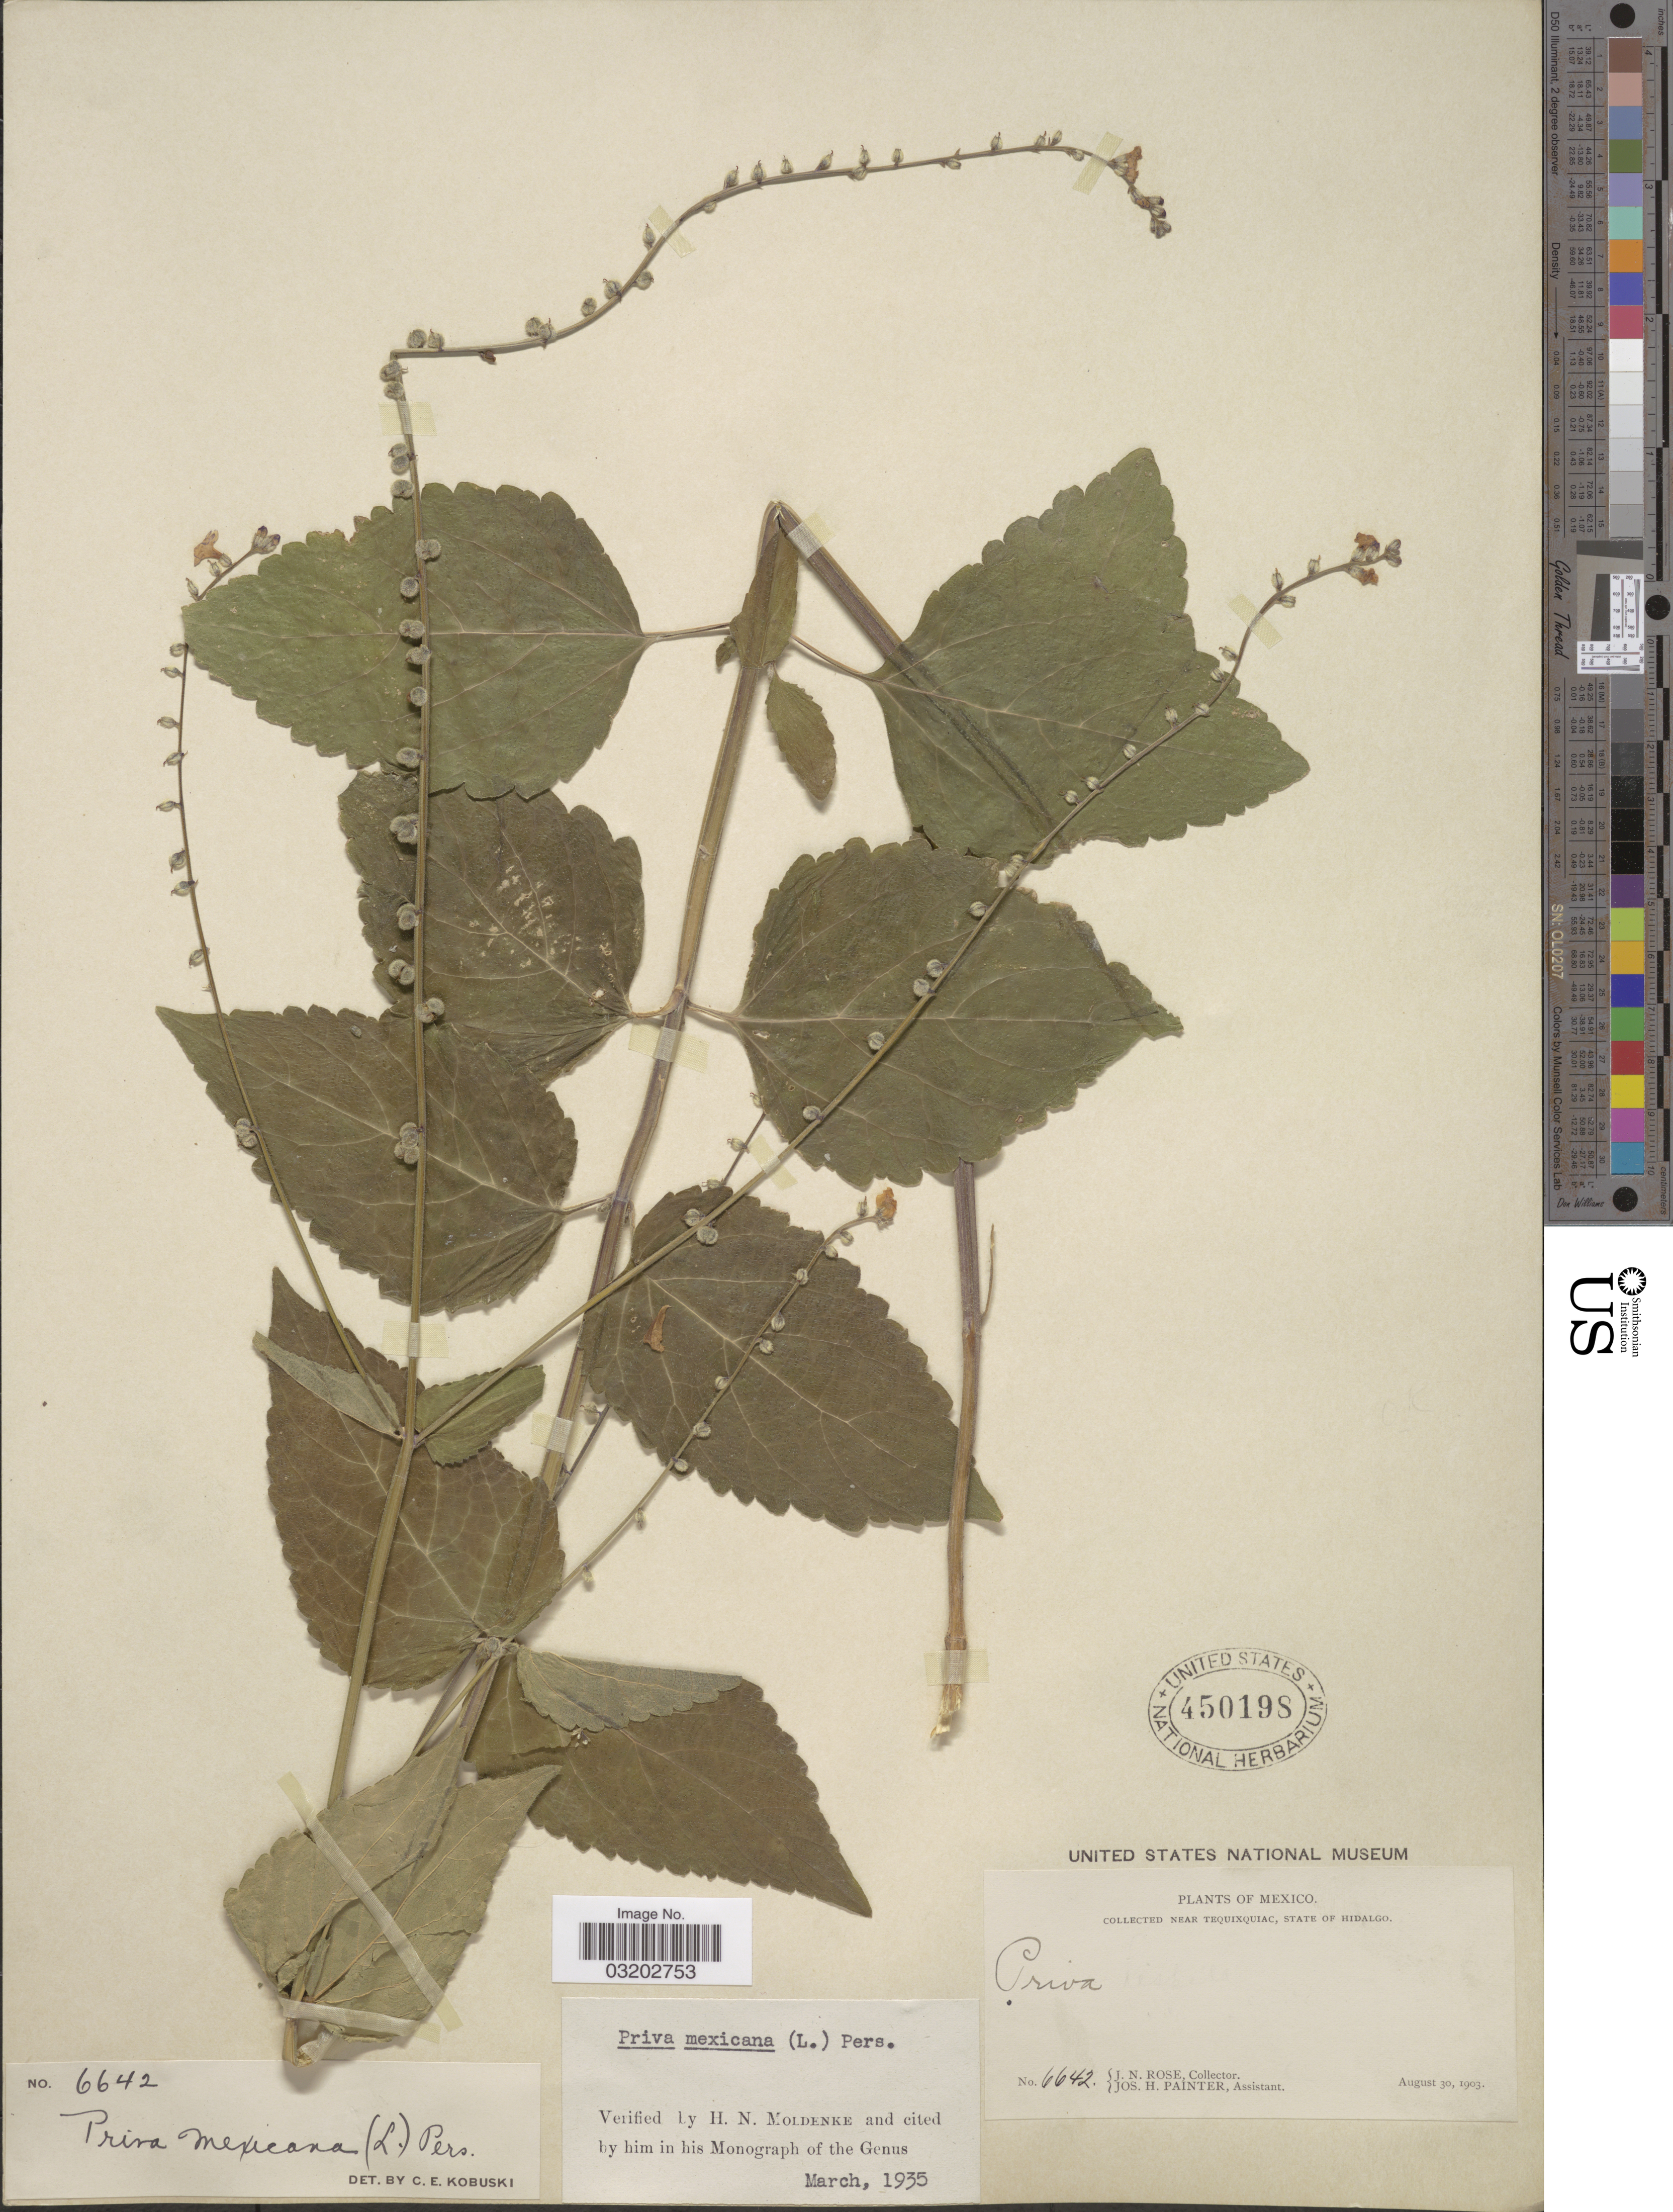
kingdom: Plantae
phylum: Tracheophyta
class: Magnoliopsida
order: Lamiales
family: Verbenaceae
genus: Priva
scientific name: Priva mexicana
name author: (L.) Pers.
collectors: J. N. Rose & J. H. Painter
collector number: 6642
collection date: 1903-08-30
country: Mexico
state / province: Hidalgo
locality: Near Tequixouiac.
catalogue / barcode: US 450198